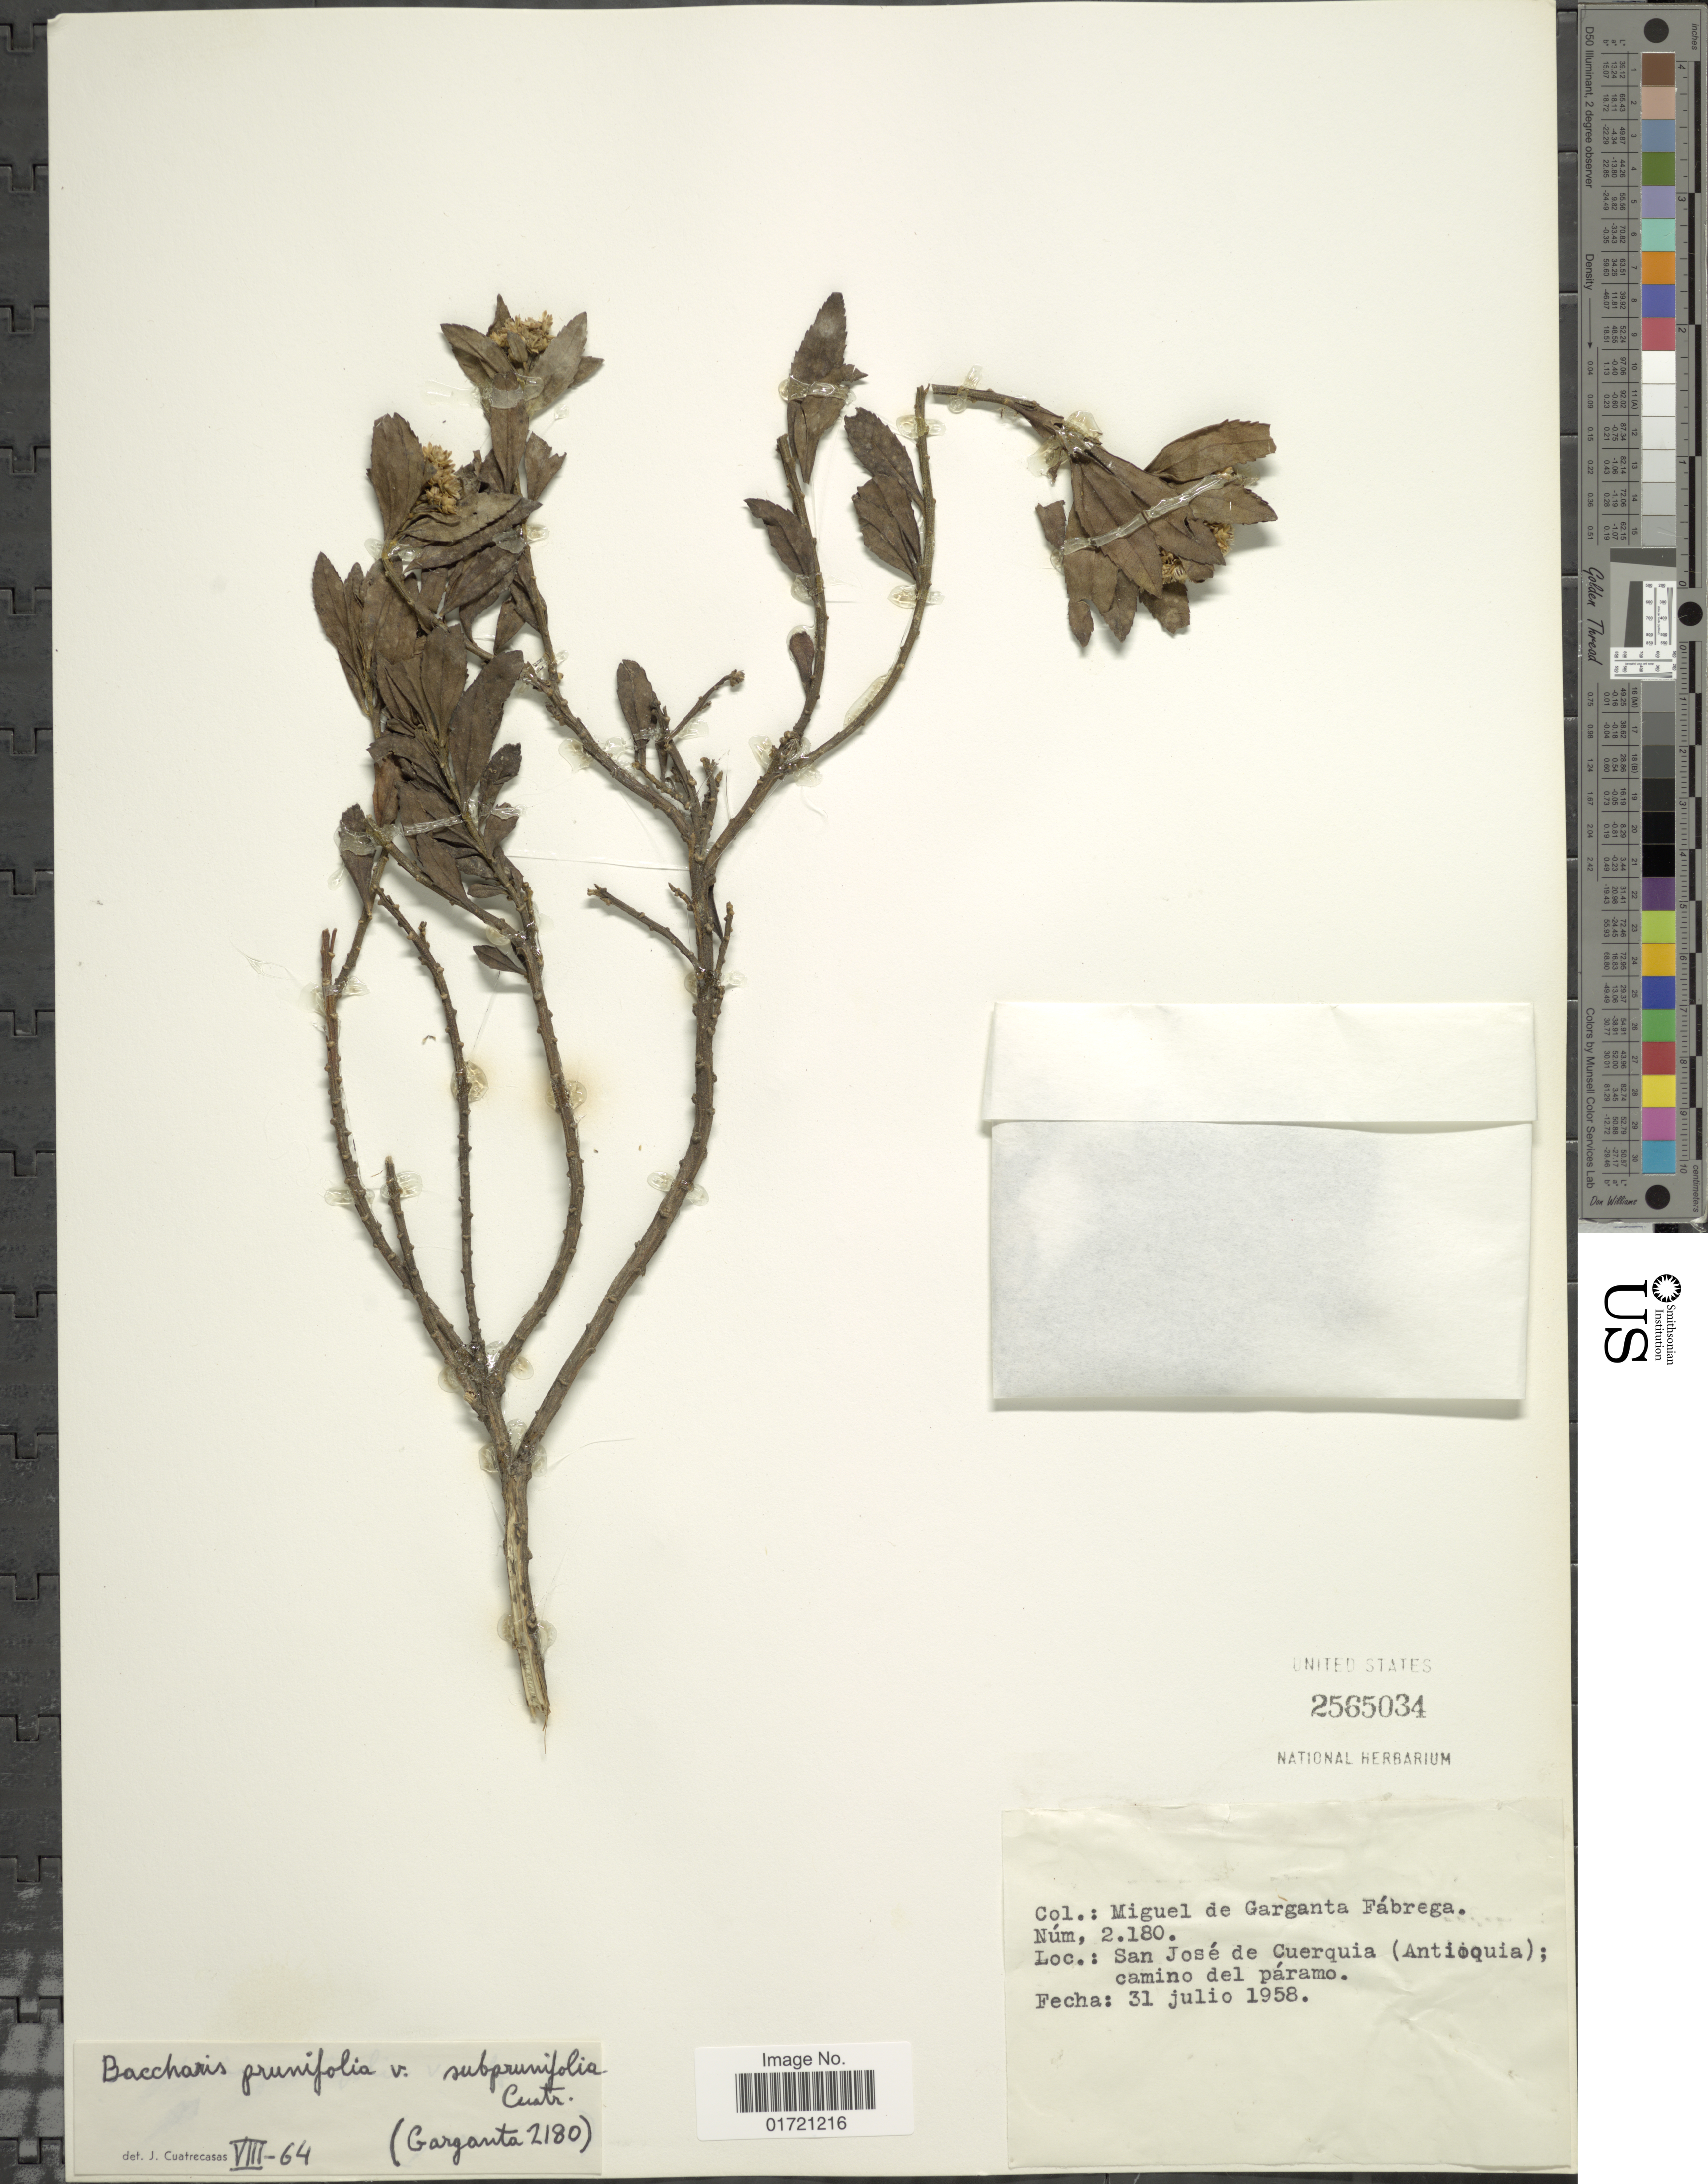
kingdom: Plantae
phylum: Tracheophyta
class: Magnoliopsida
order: Asterales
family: Asteraceae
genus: Baccharis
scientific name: Baccharis prunifolia var. subprunifolia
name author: Cuatrec.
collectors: M. Fabrega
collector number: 2180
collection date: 1958-07-31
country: Colombia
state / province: Antioquia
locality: San José de Cuerquia (Antioquia); camino del páramo.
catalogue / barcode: US 2565034